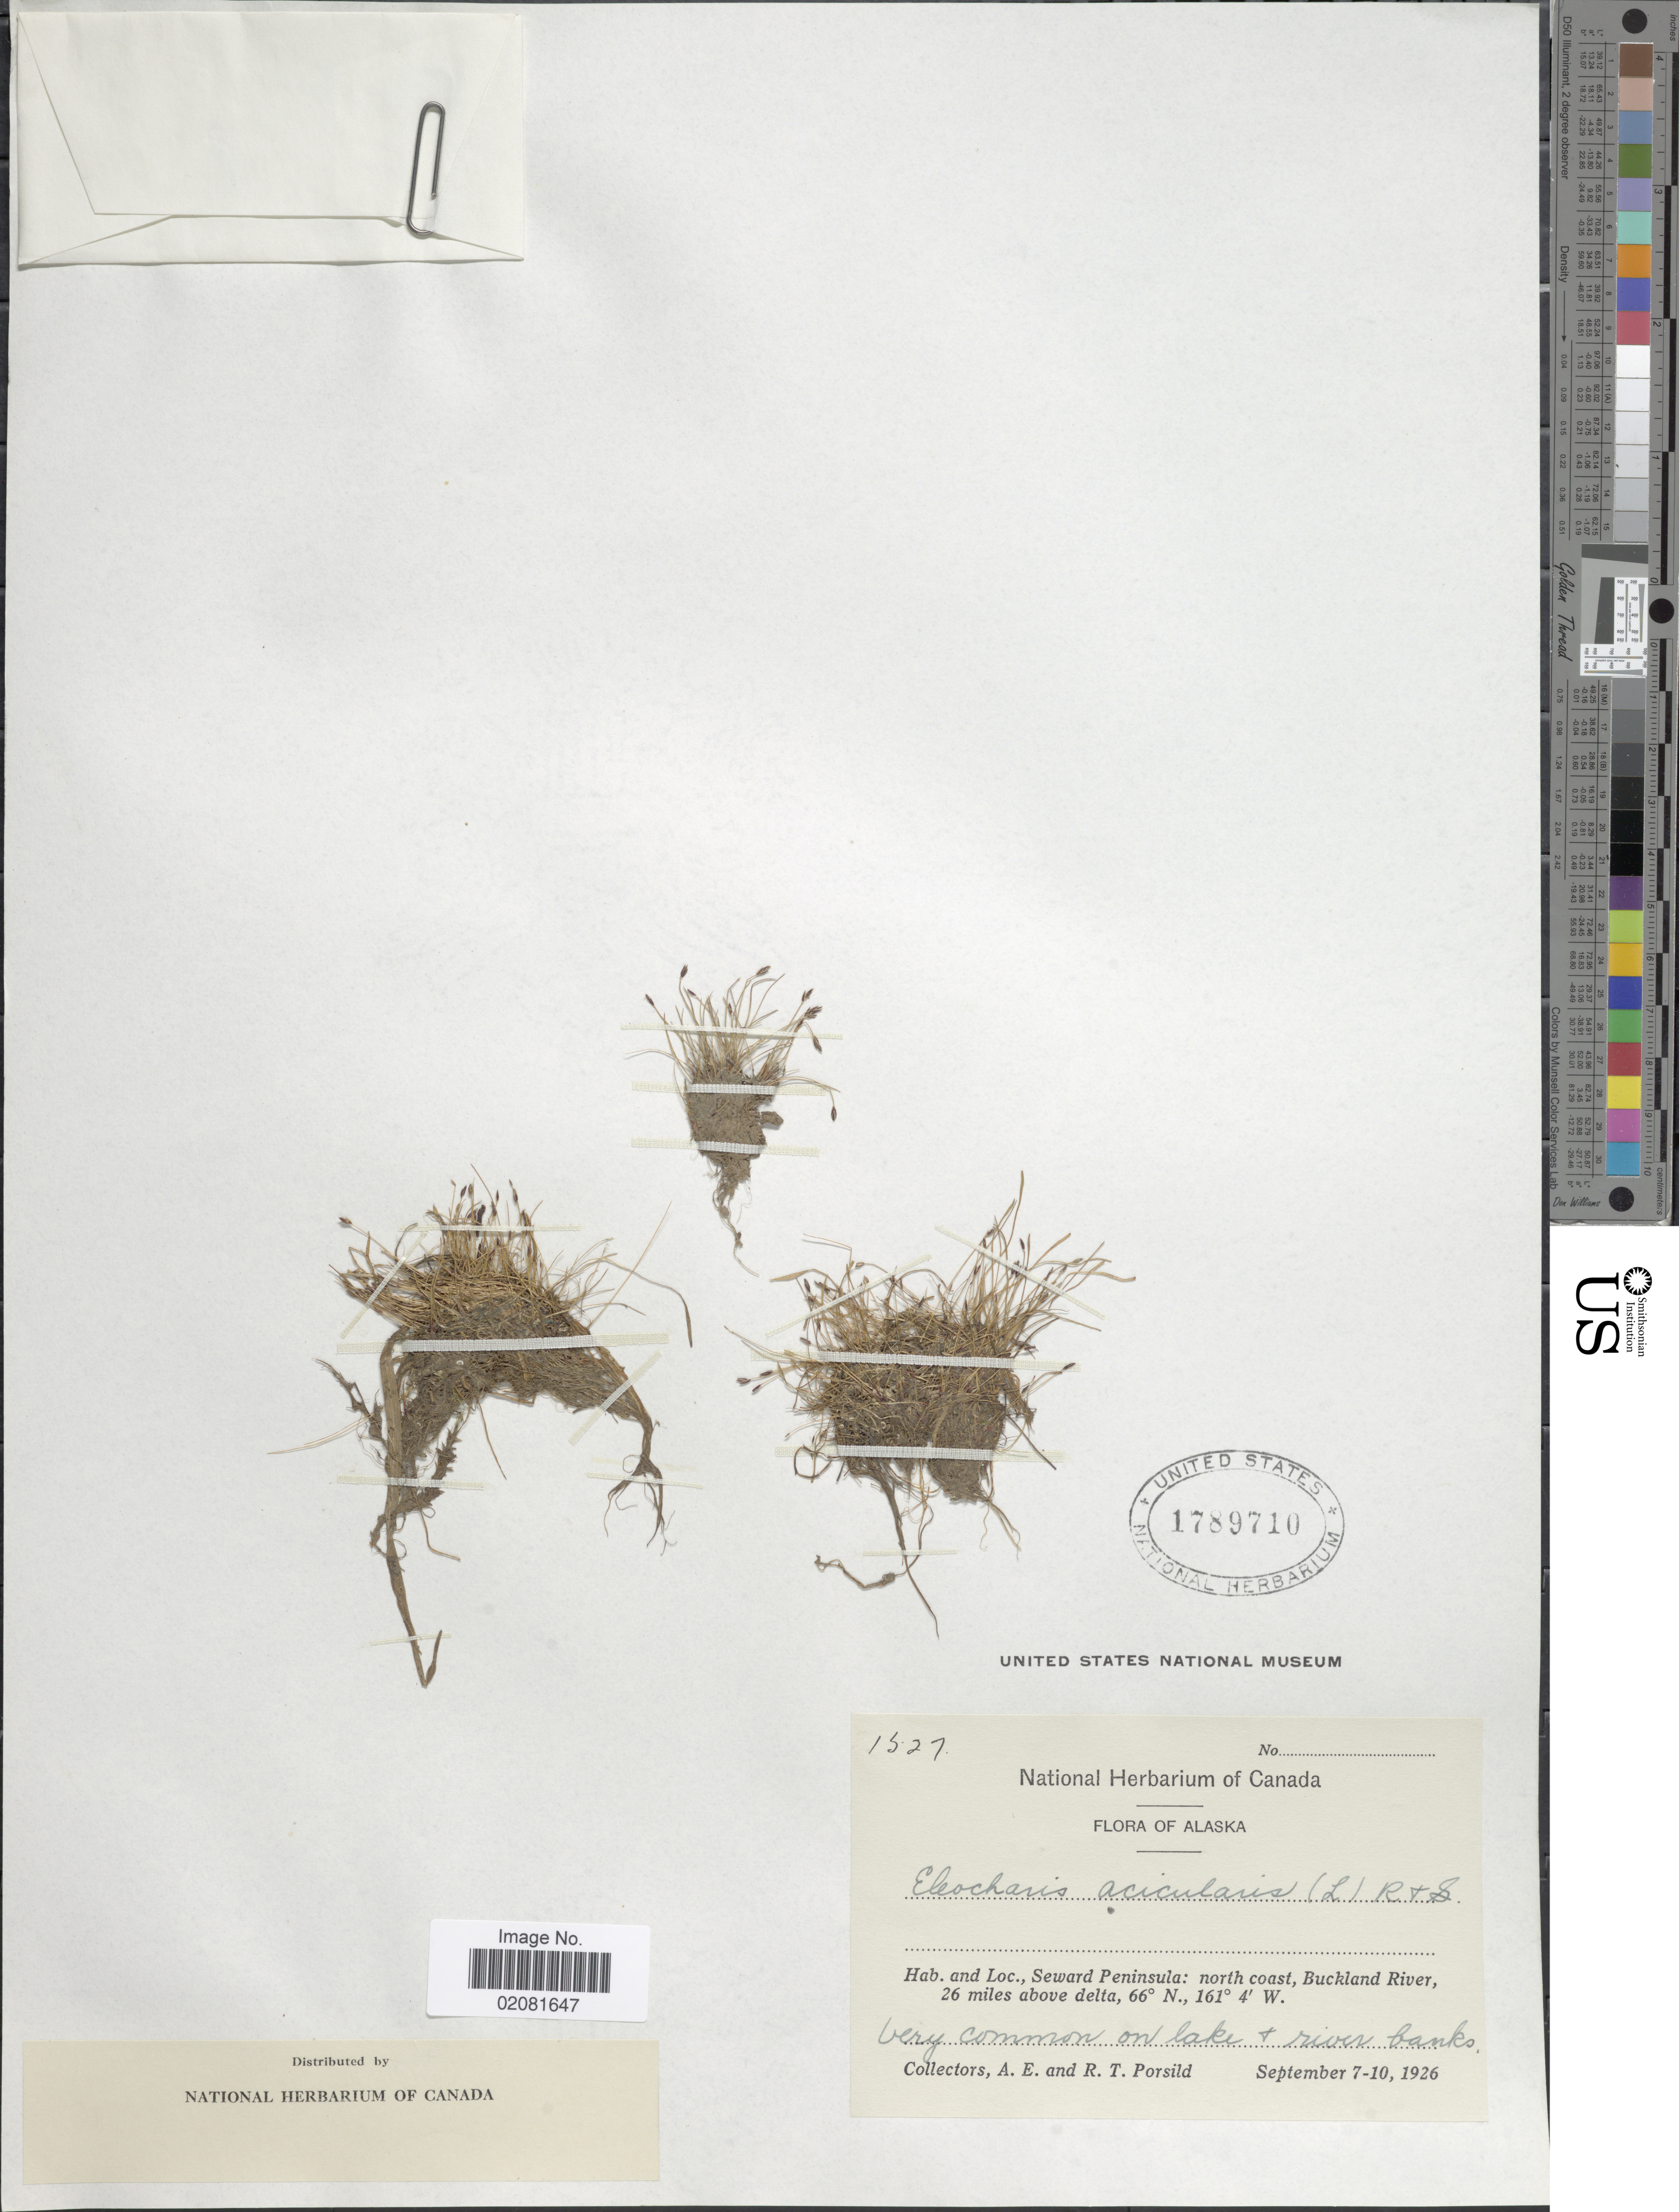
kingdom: Plantae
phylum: Tracheophyta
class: Liliopsida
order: Poales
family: Cyperaceae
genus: Eleocharis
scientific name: Eleocharis acicularis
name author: (L.) Roem. & Schult.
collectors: A. E. Porsild & R. T. Porsild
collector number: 1527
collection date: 1926-09-07/1926-09-10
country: United States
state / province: Alaska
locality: Seward Peninsula: north coast, Buckland River, 26 miles above delta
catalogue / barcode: US 1789710